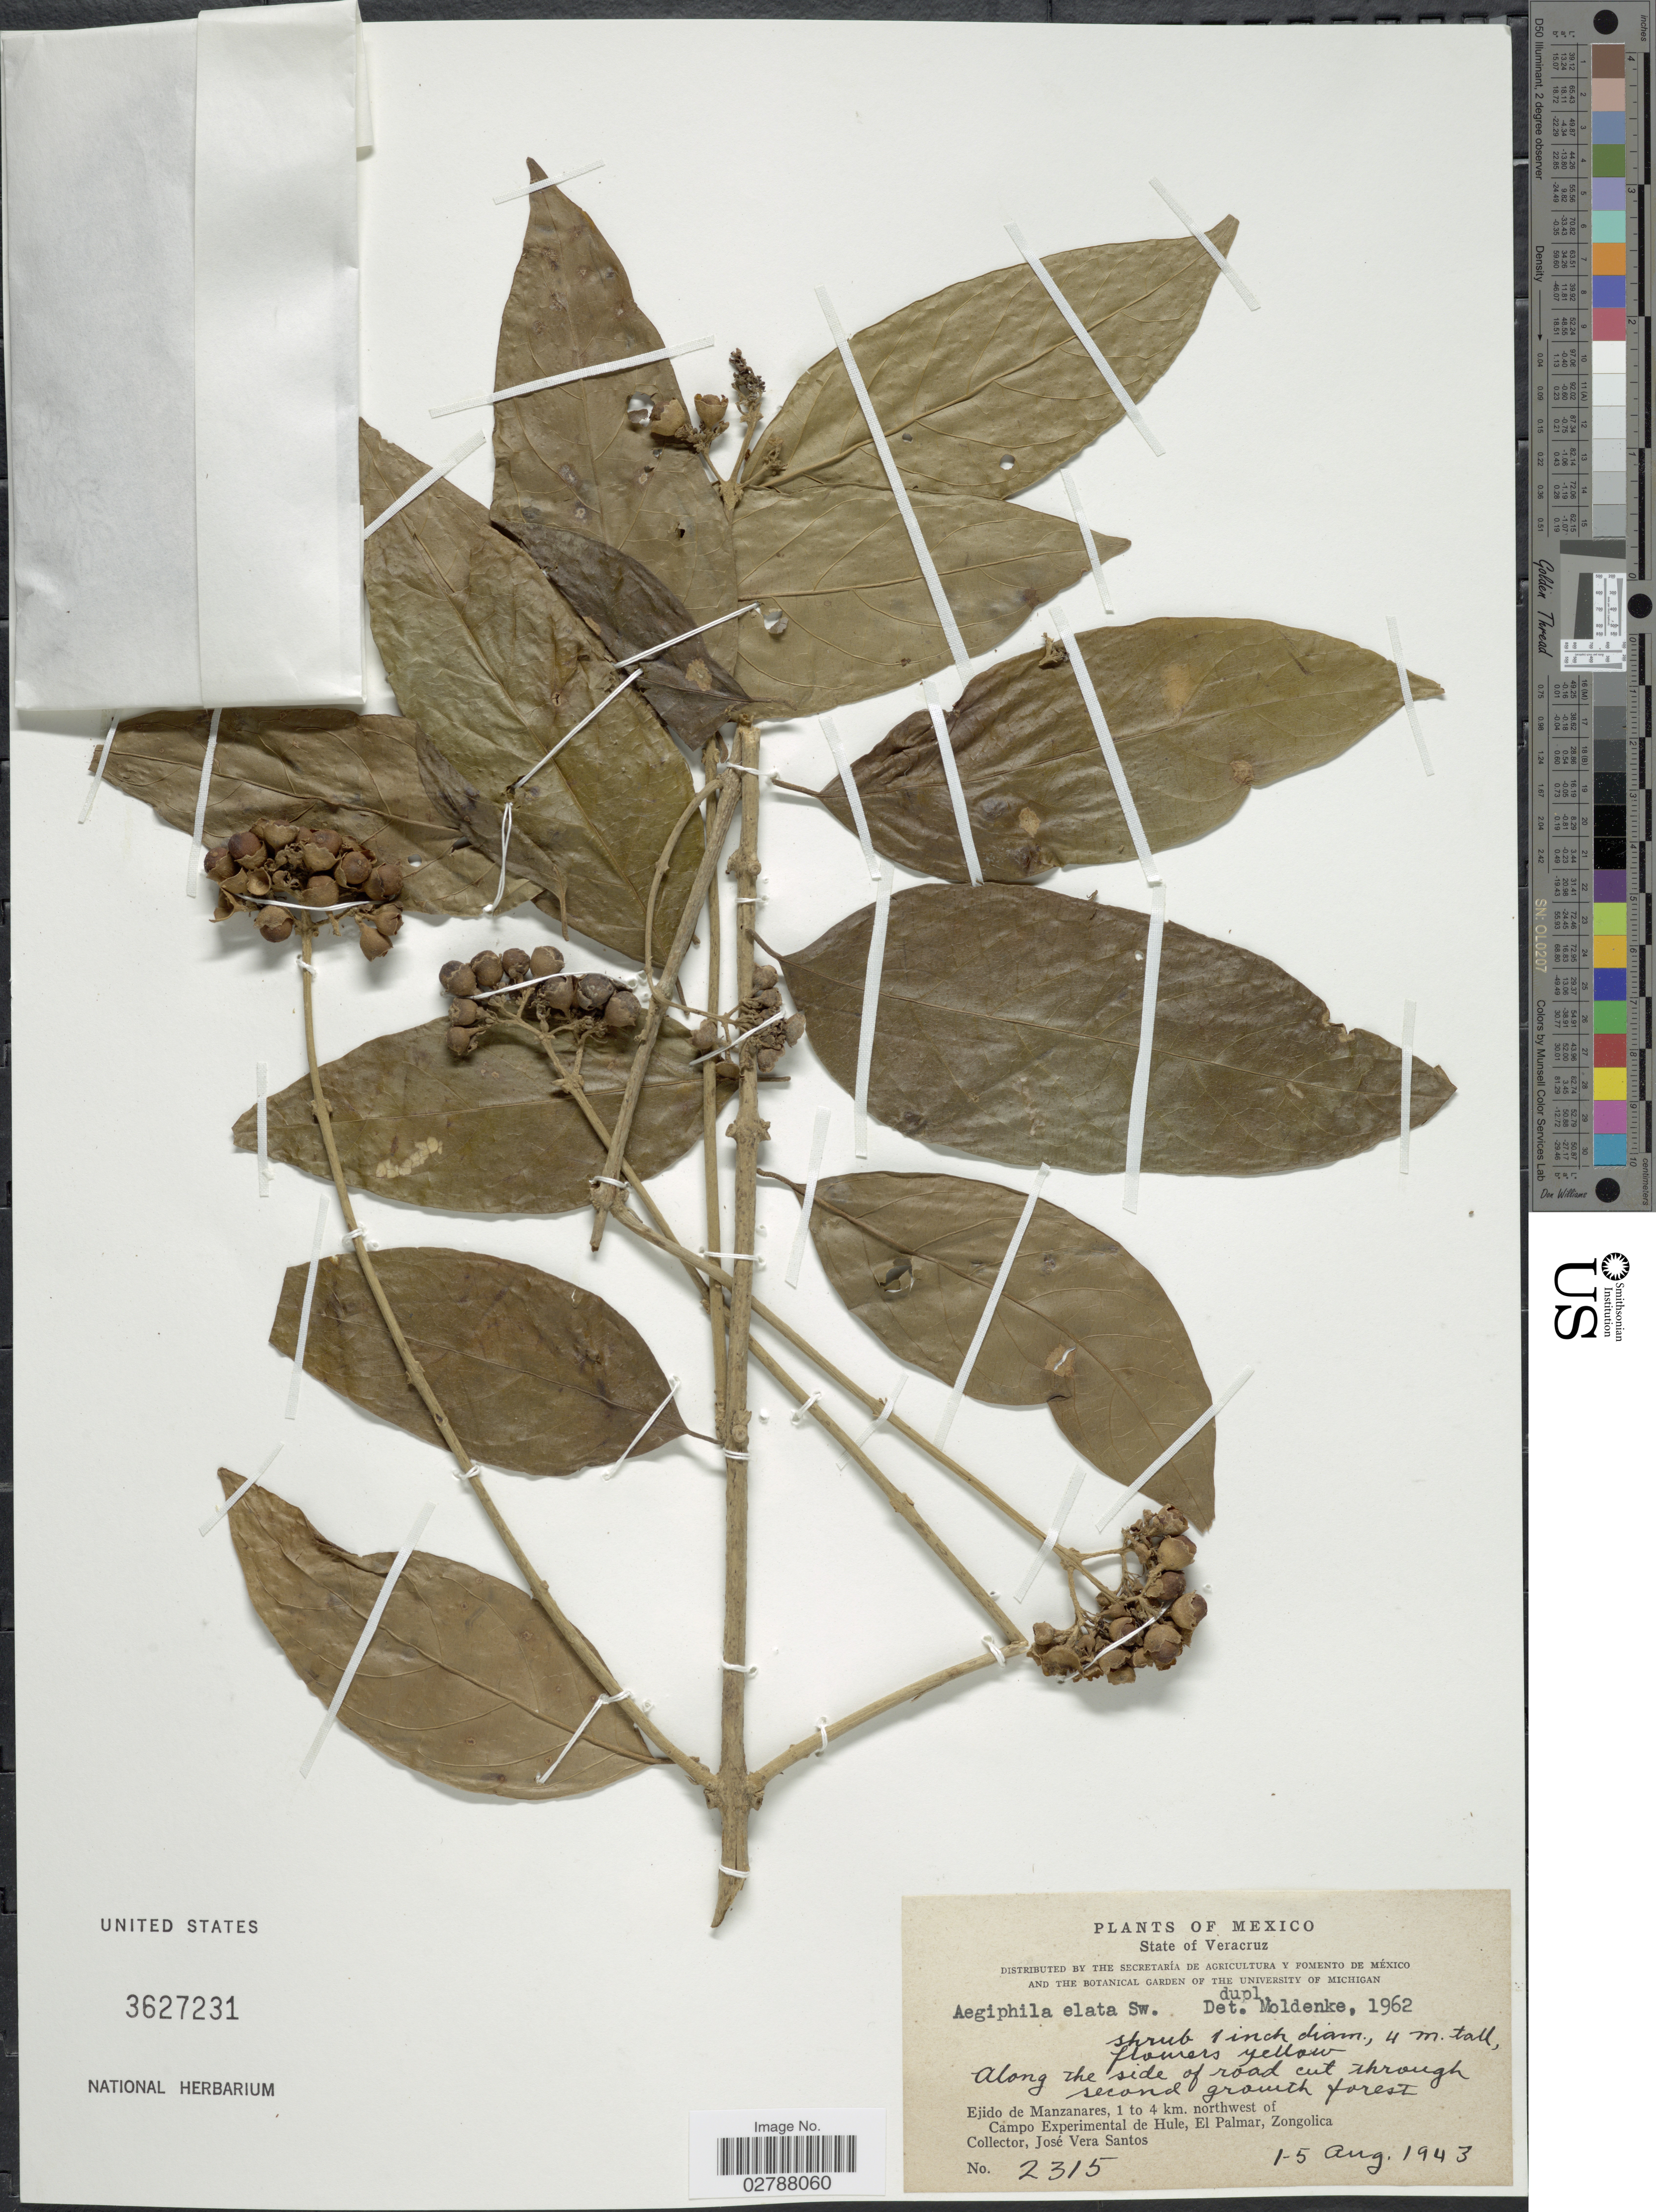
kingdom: Plantae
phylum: Tracheophyta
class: Magnoliopsida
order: Lamiales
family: Lamiaceae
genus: Aegiphila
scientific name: Aegiphila elata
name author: Sw.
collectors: J. V. Santos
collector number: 2315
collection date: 1943-08-01/1943-08-05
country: Mexico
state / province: Veracruz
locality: State of Veracruz. Ejido de Manzanares, 1 to 4 km. northwest of Campo Experimental de Hule, El Palmar, Zongolica.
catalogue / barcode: US 3627231